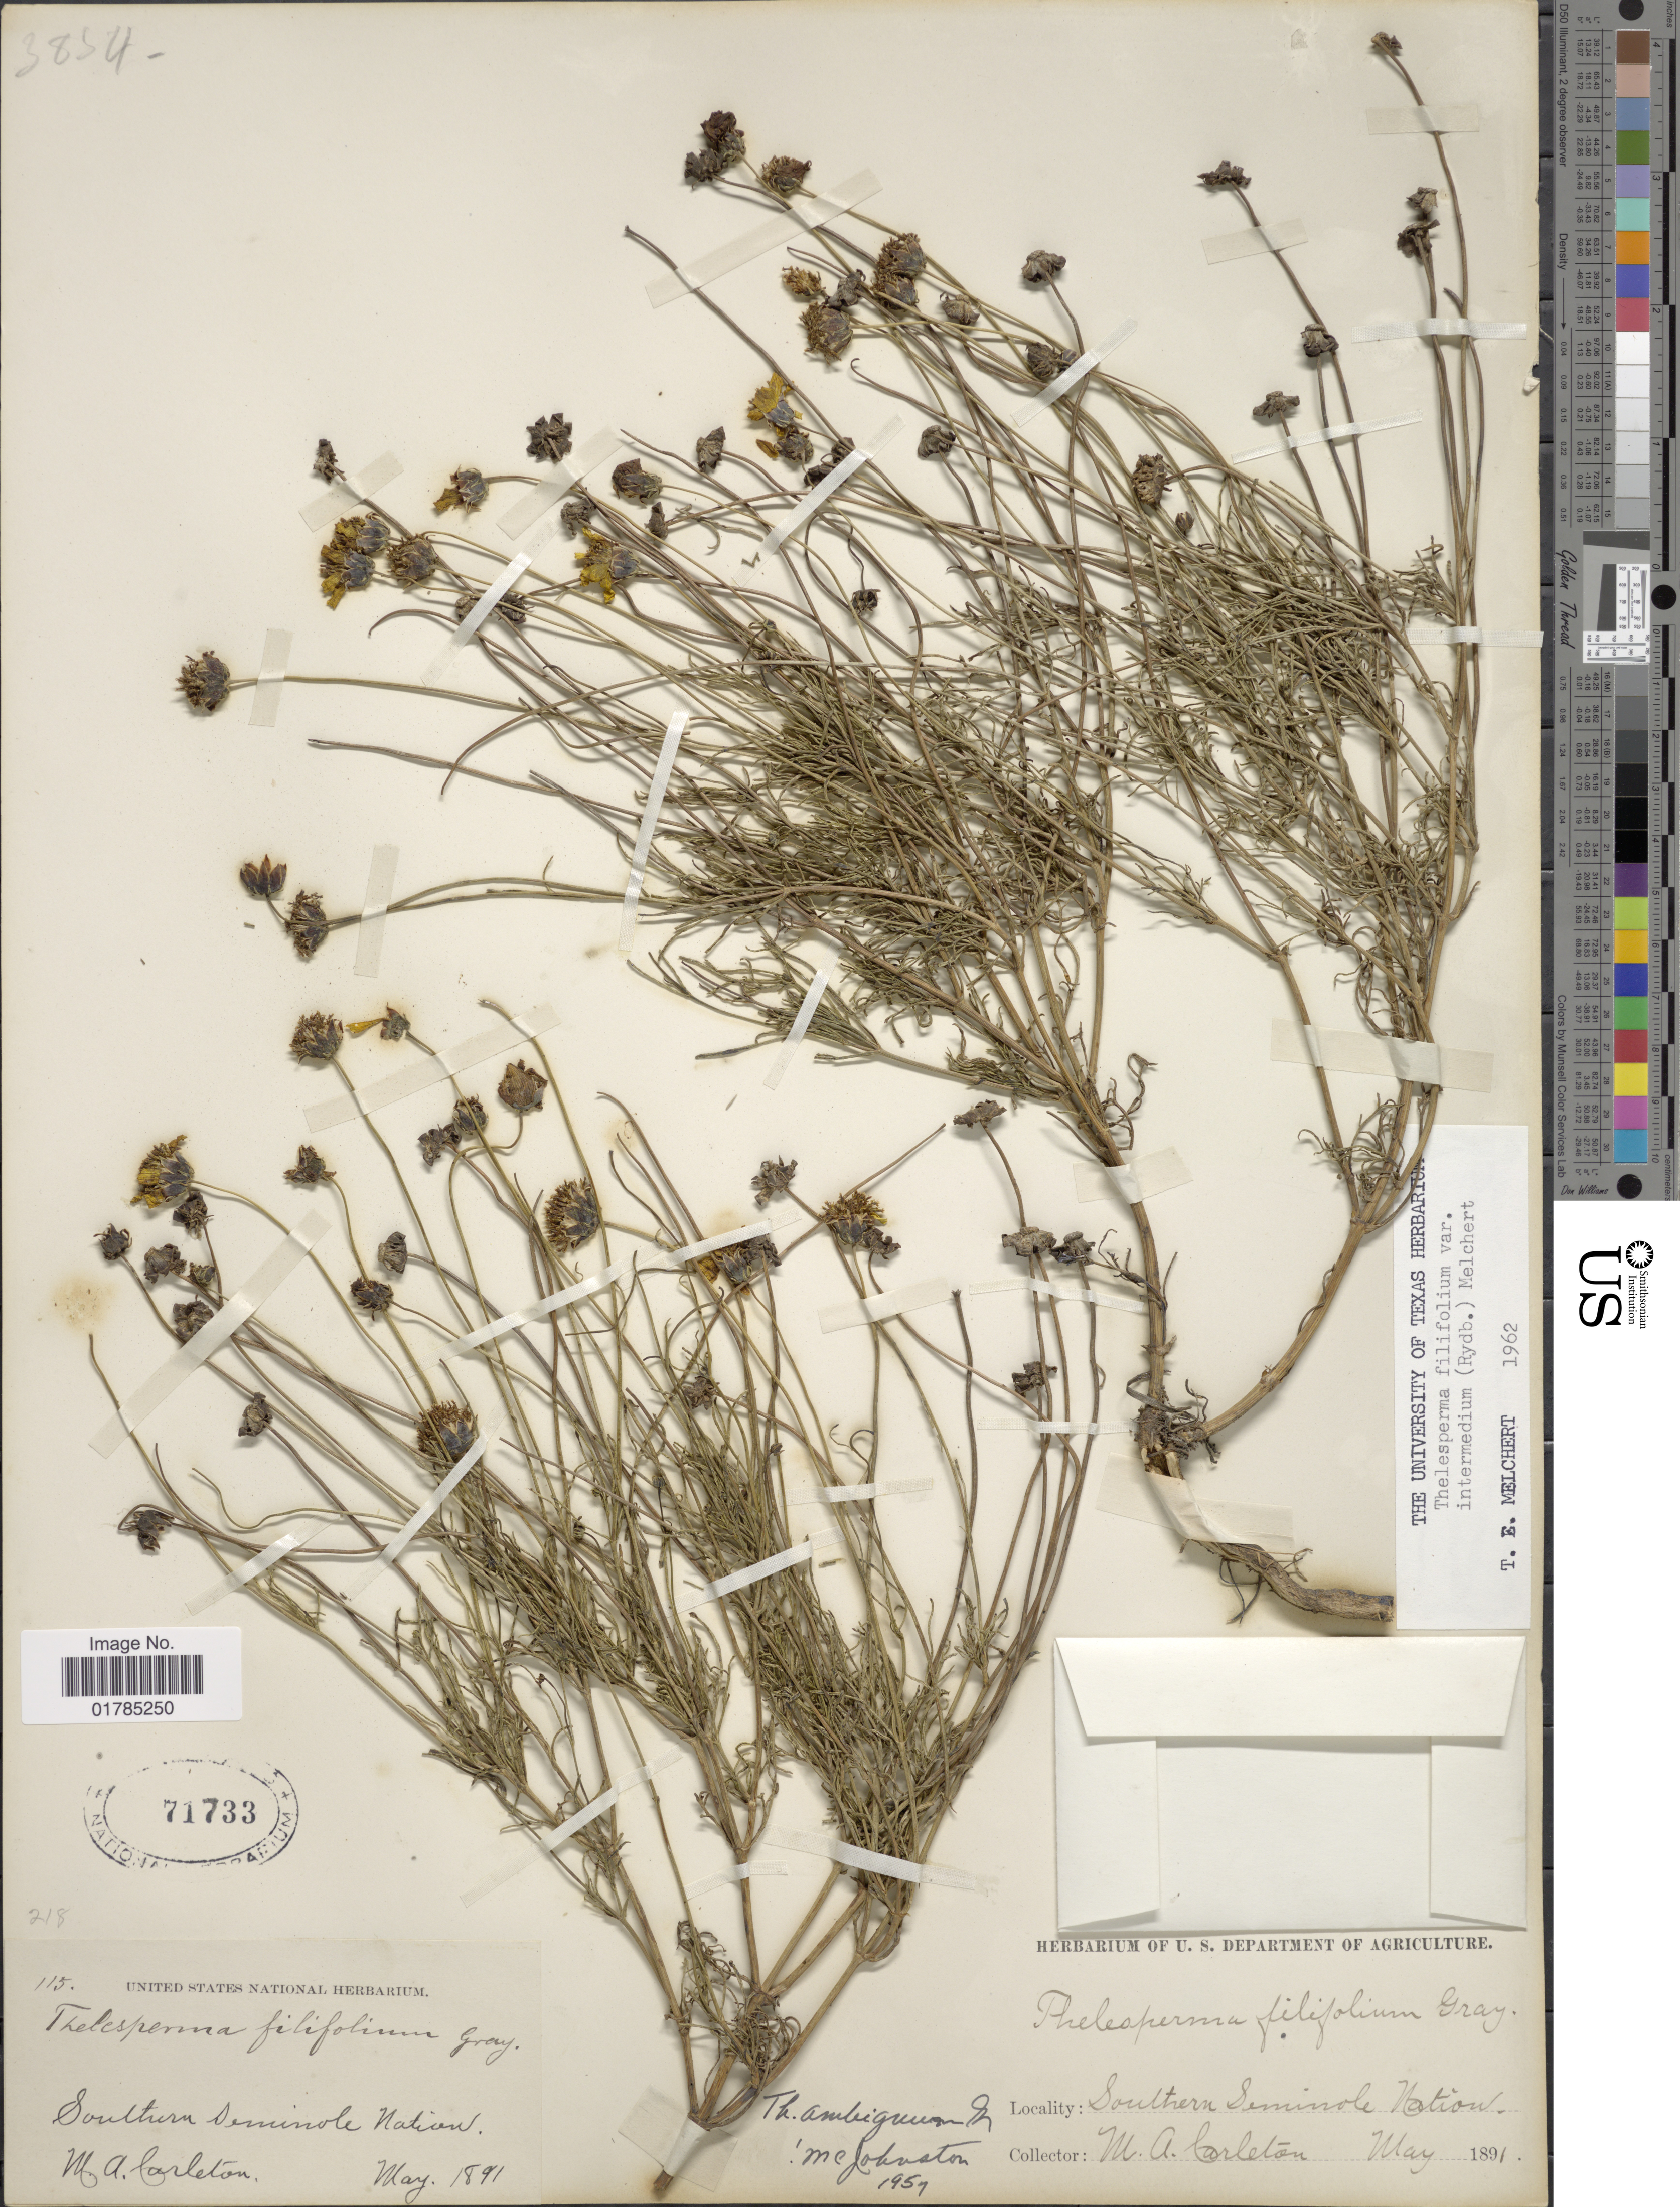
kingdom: Plantae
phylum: Tracheophyta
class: Magnoliopsida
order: Asterales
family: Asteraceae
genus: Thelesperma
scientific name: Thelesperma filifolium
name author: (Hook.) A. Gray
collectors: M. A. Carleton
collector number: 115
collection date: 1891-05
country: United States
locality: Southern Seminole National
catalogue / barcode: US 71733